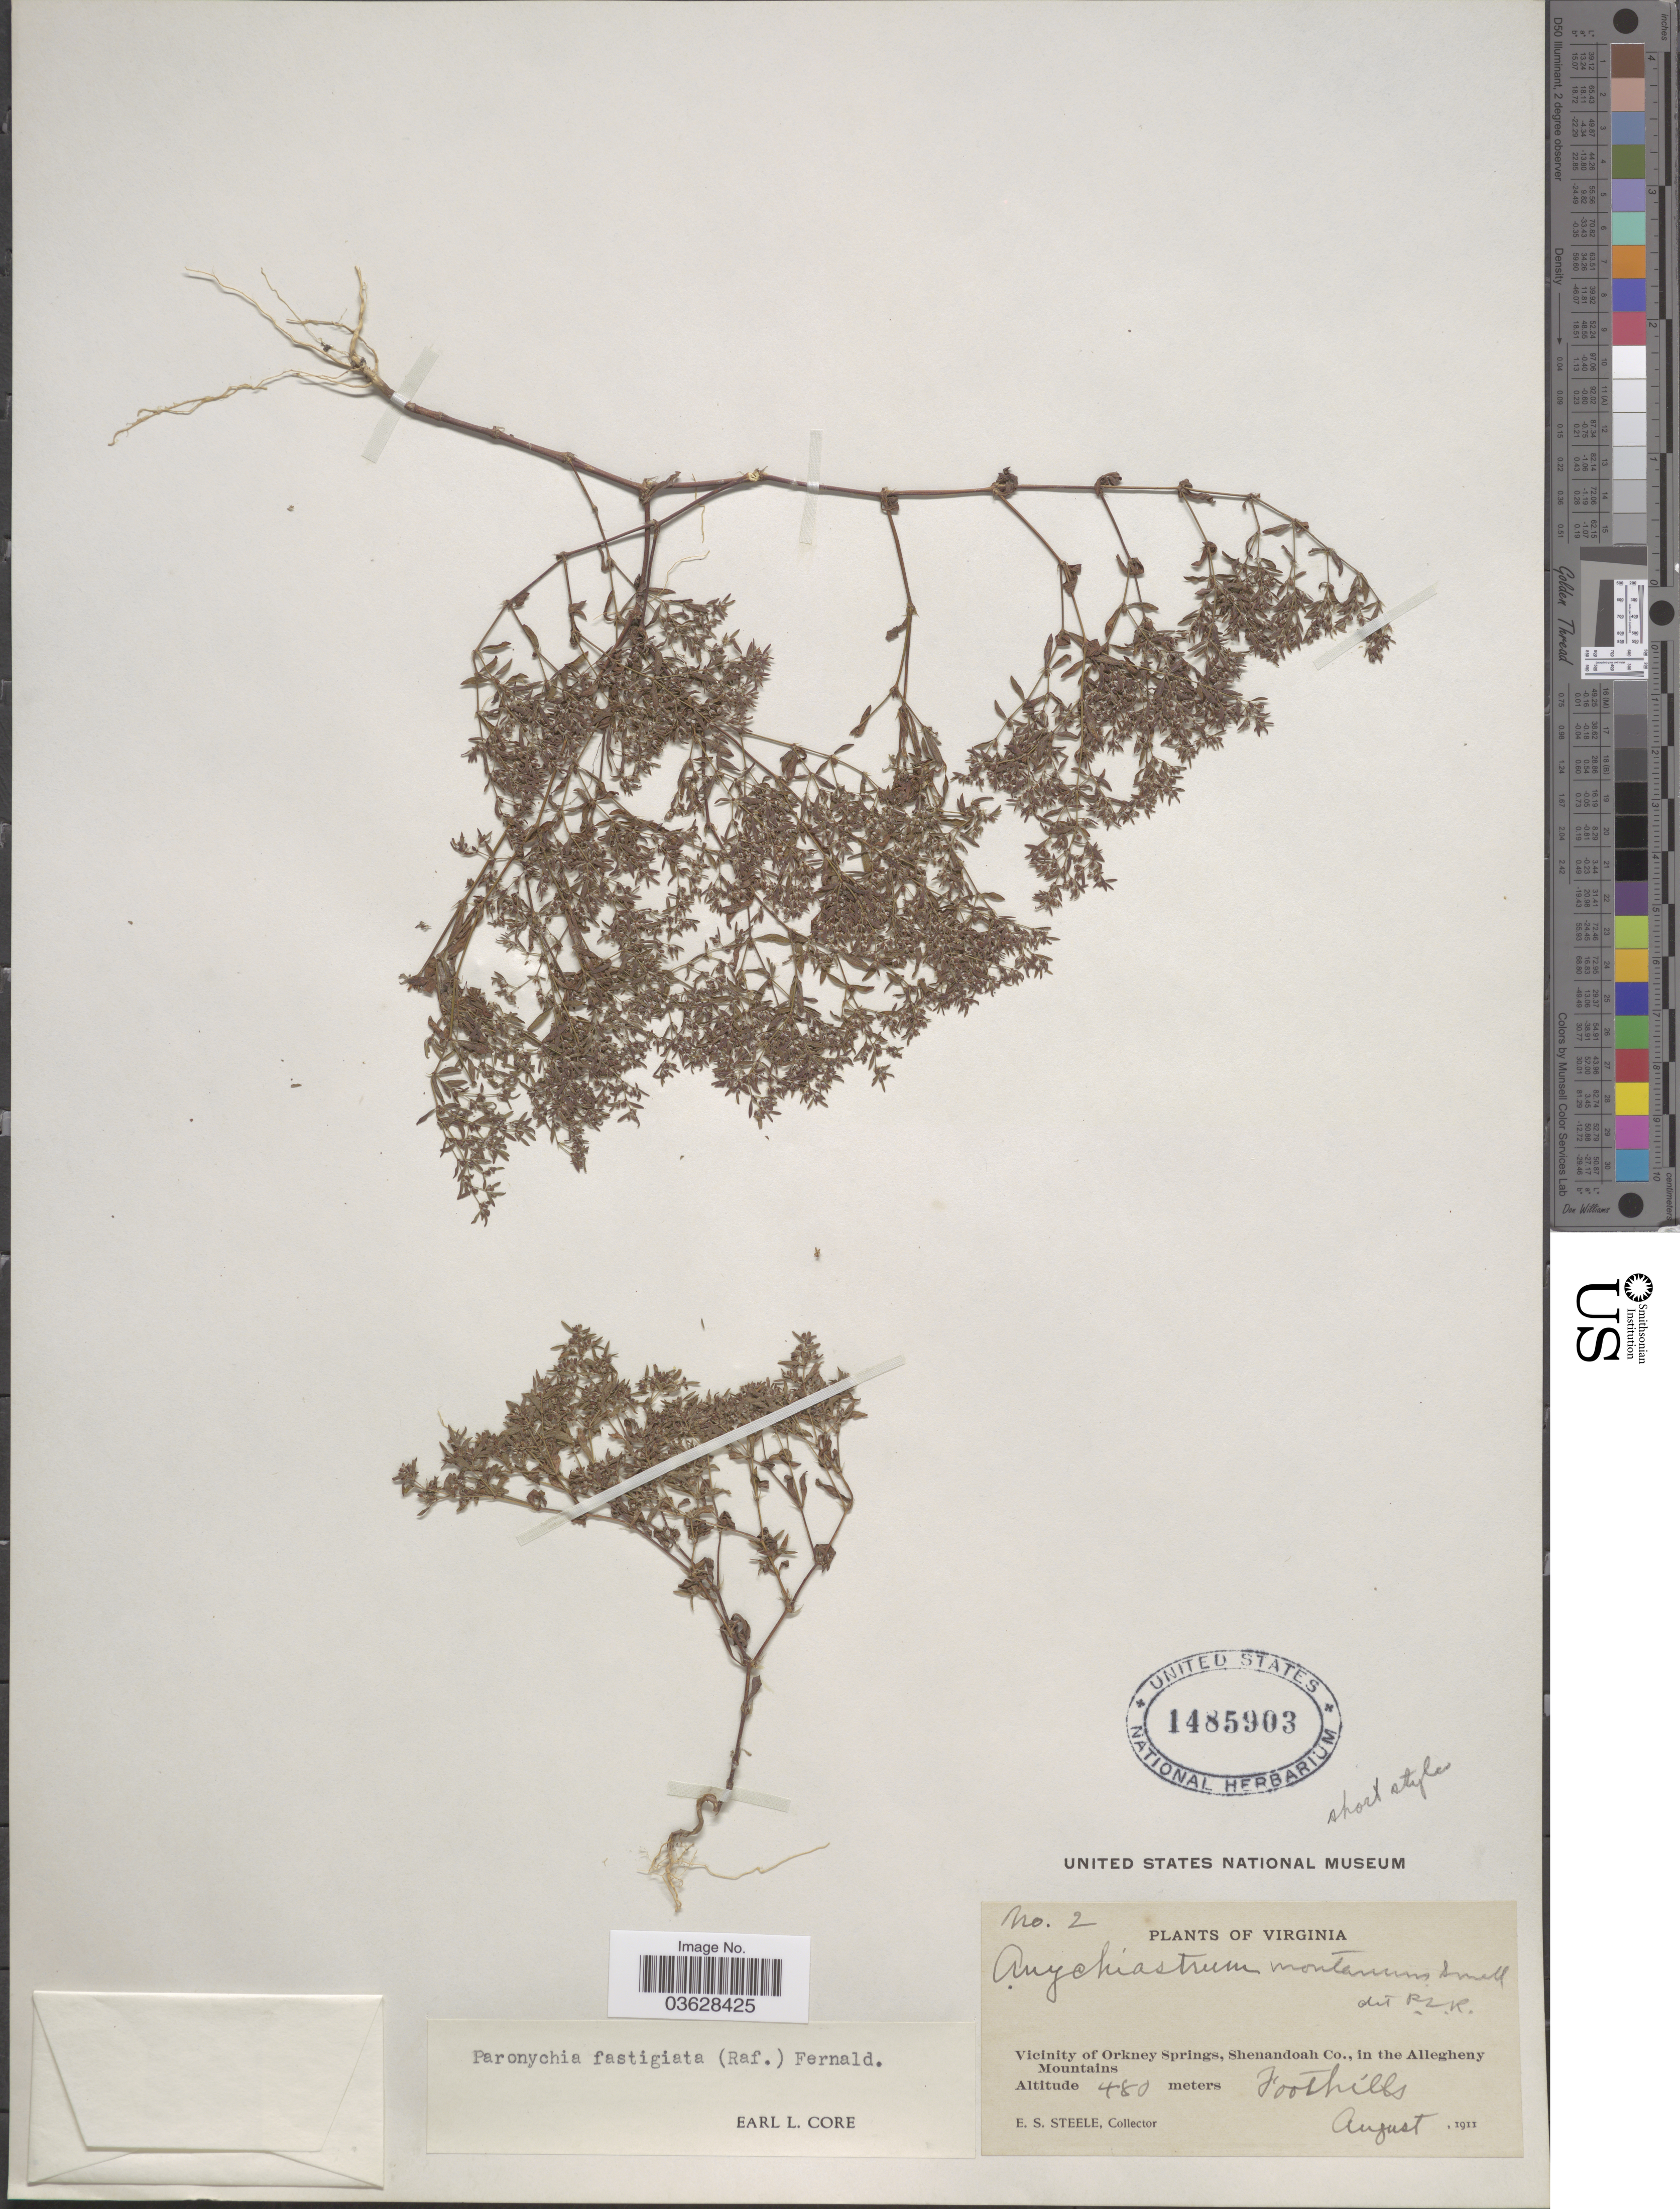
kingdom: Plantae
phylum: Tracheophyta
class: Magnoliopsida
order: Caryophyllales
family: Caryophyllaceae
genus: Paronychia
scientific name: Paronychia fastigiata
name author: (Raf.) Fernald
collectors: E. Steele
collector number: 2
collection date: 1911-08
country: United States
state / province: Virginia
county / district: Shenandoah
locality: Vicinity of Orkney Springs, Shenandoah Co., in the Allegheny Mountains.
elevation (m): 480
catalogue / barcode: US 1485903